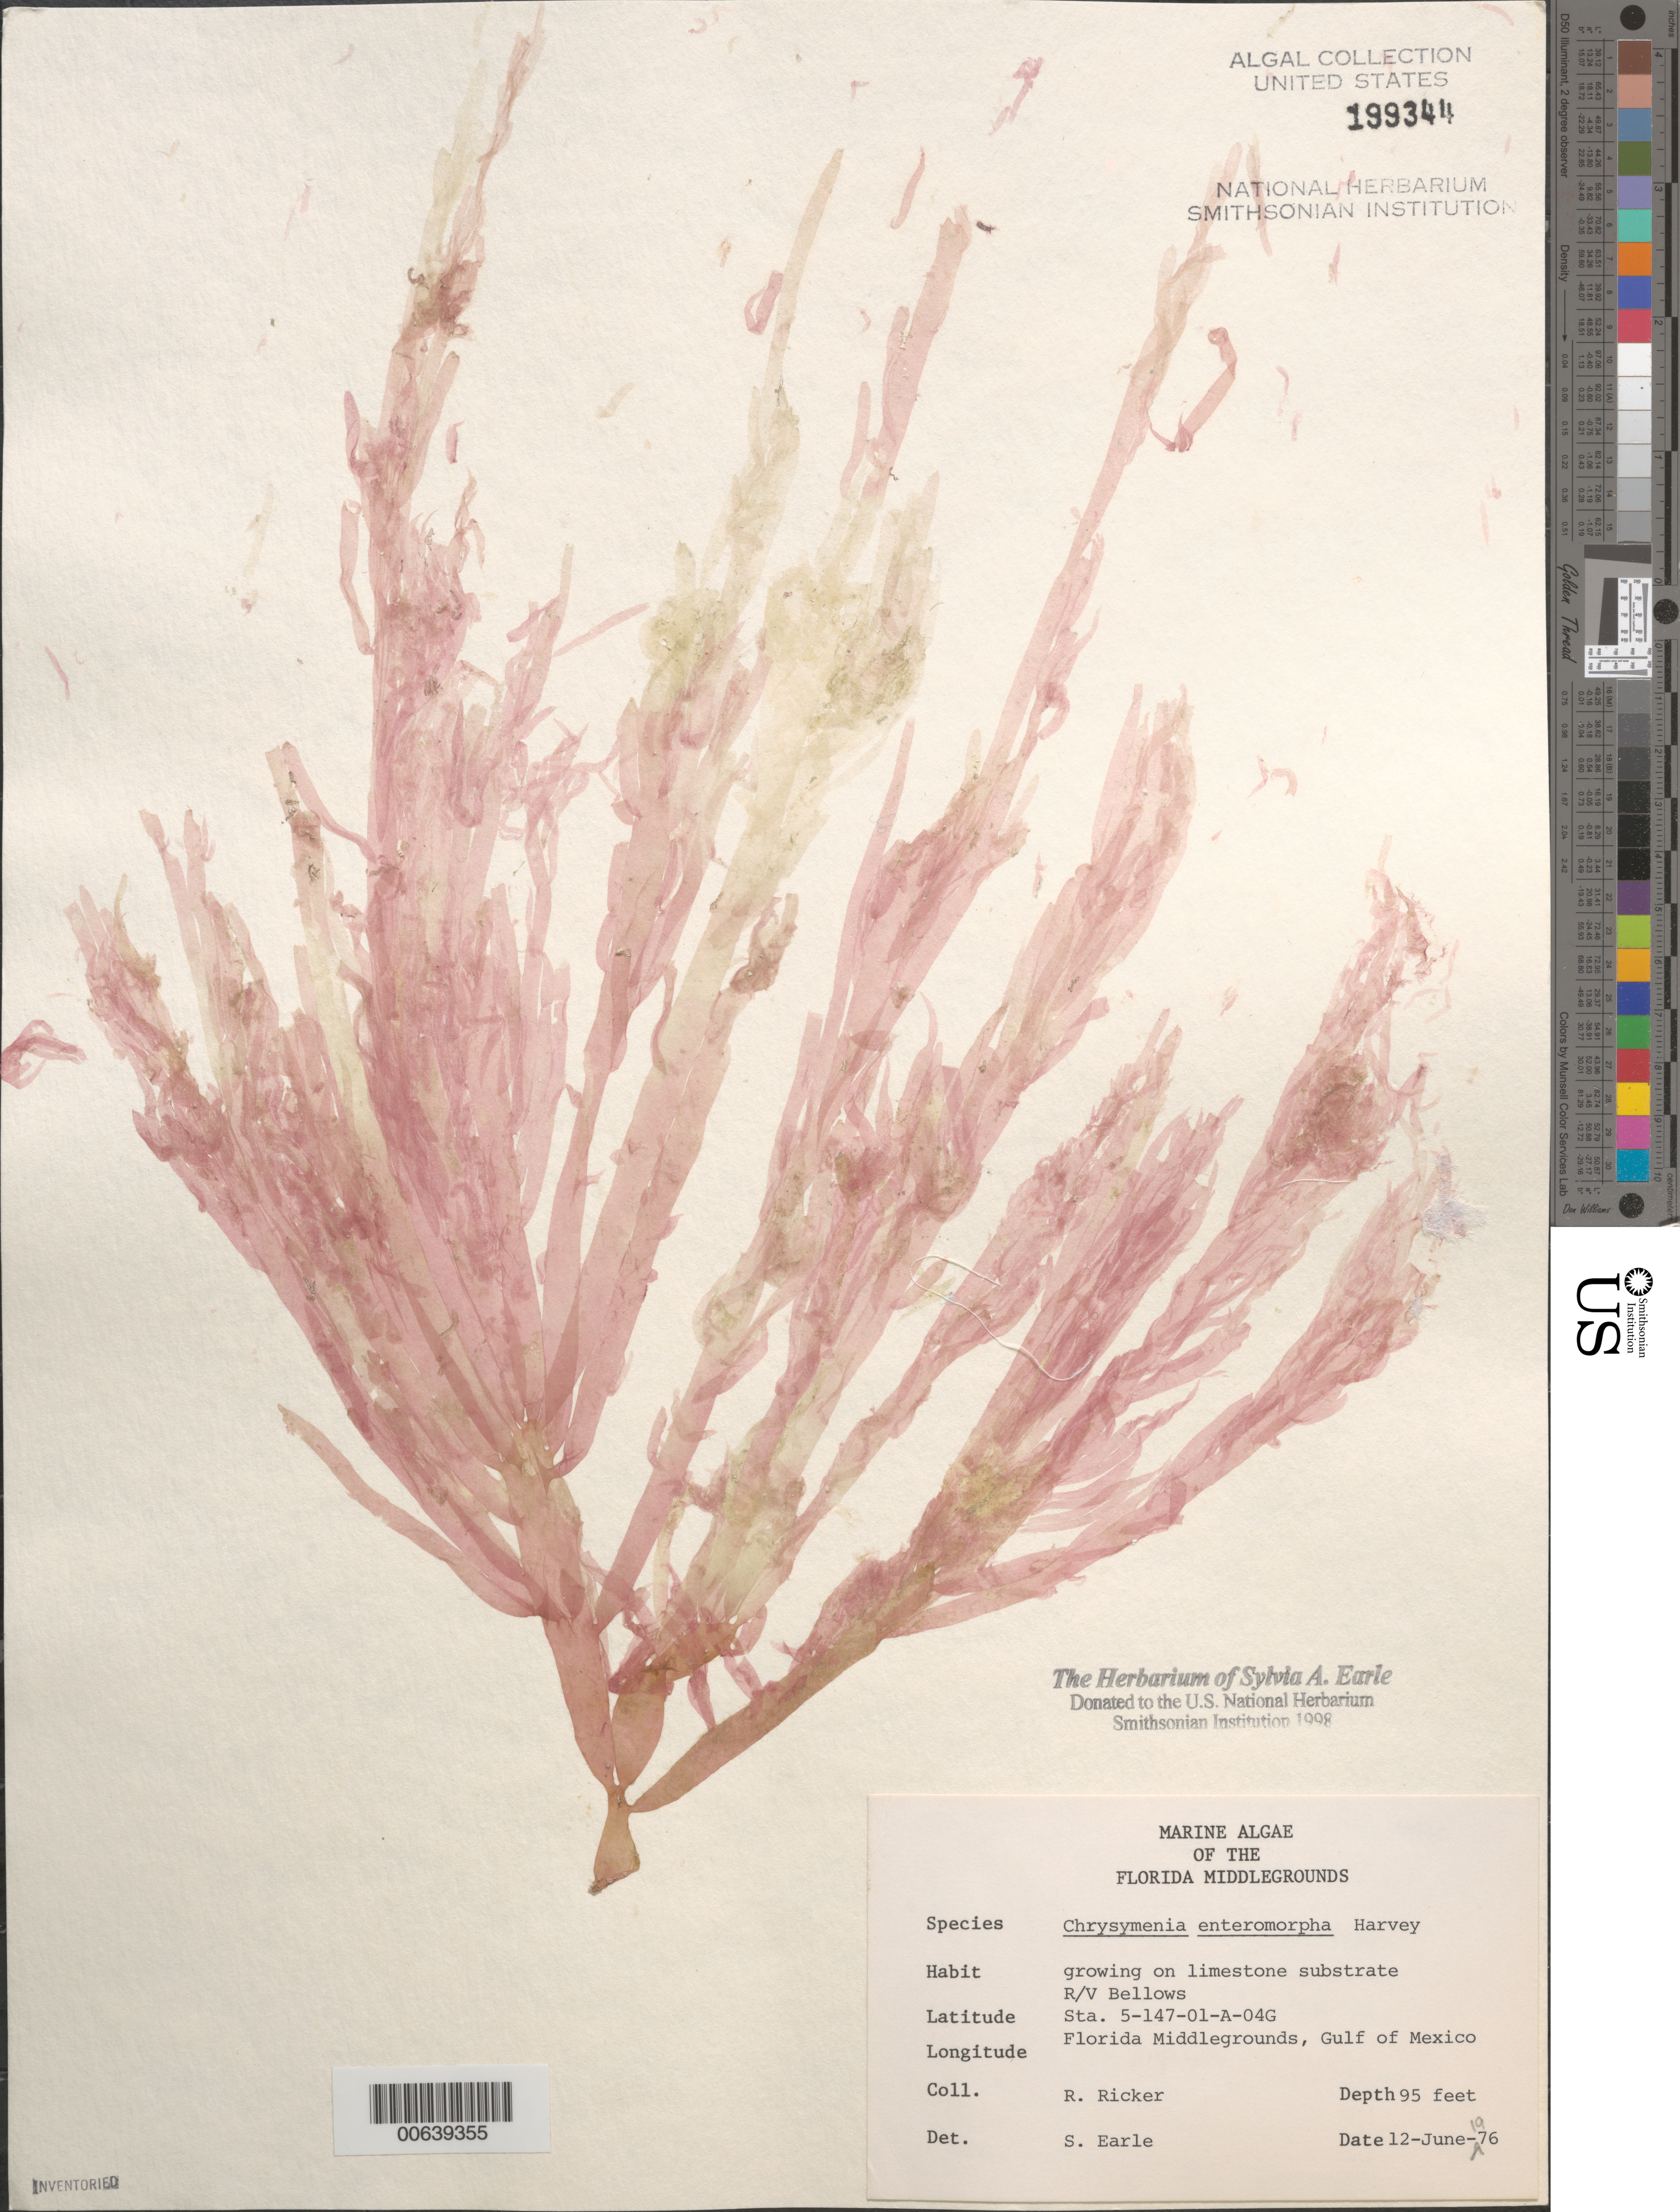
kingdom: Plantae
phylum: Rhodophyta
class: Florideophyceae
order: Rhodymeniales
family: Rhodymeniaceae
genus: Botryocladia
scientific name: Botryocladia enteromorpha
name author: (Harv.) W.E. Schmidt et al. in W.E. Schmidt et al.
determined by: Algae name updating Project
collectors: R. Ricker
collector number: Station 5-147-01-a-04g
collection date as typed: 12 Jun 1976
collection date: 1976-06-12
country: United States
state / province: Florida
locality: Florida Middle Grounds, Gulf of Mexico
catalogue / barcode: US 199344